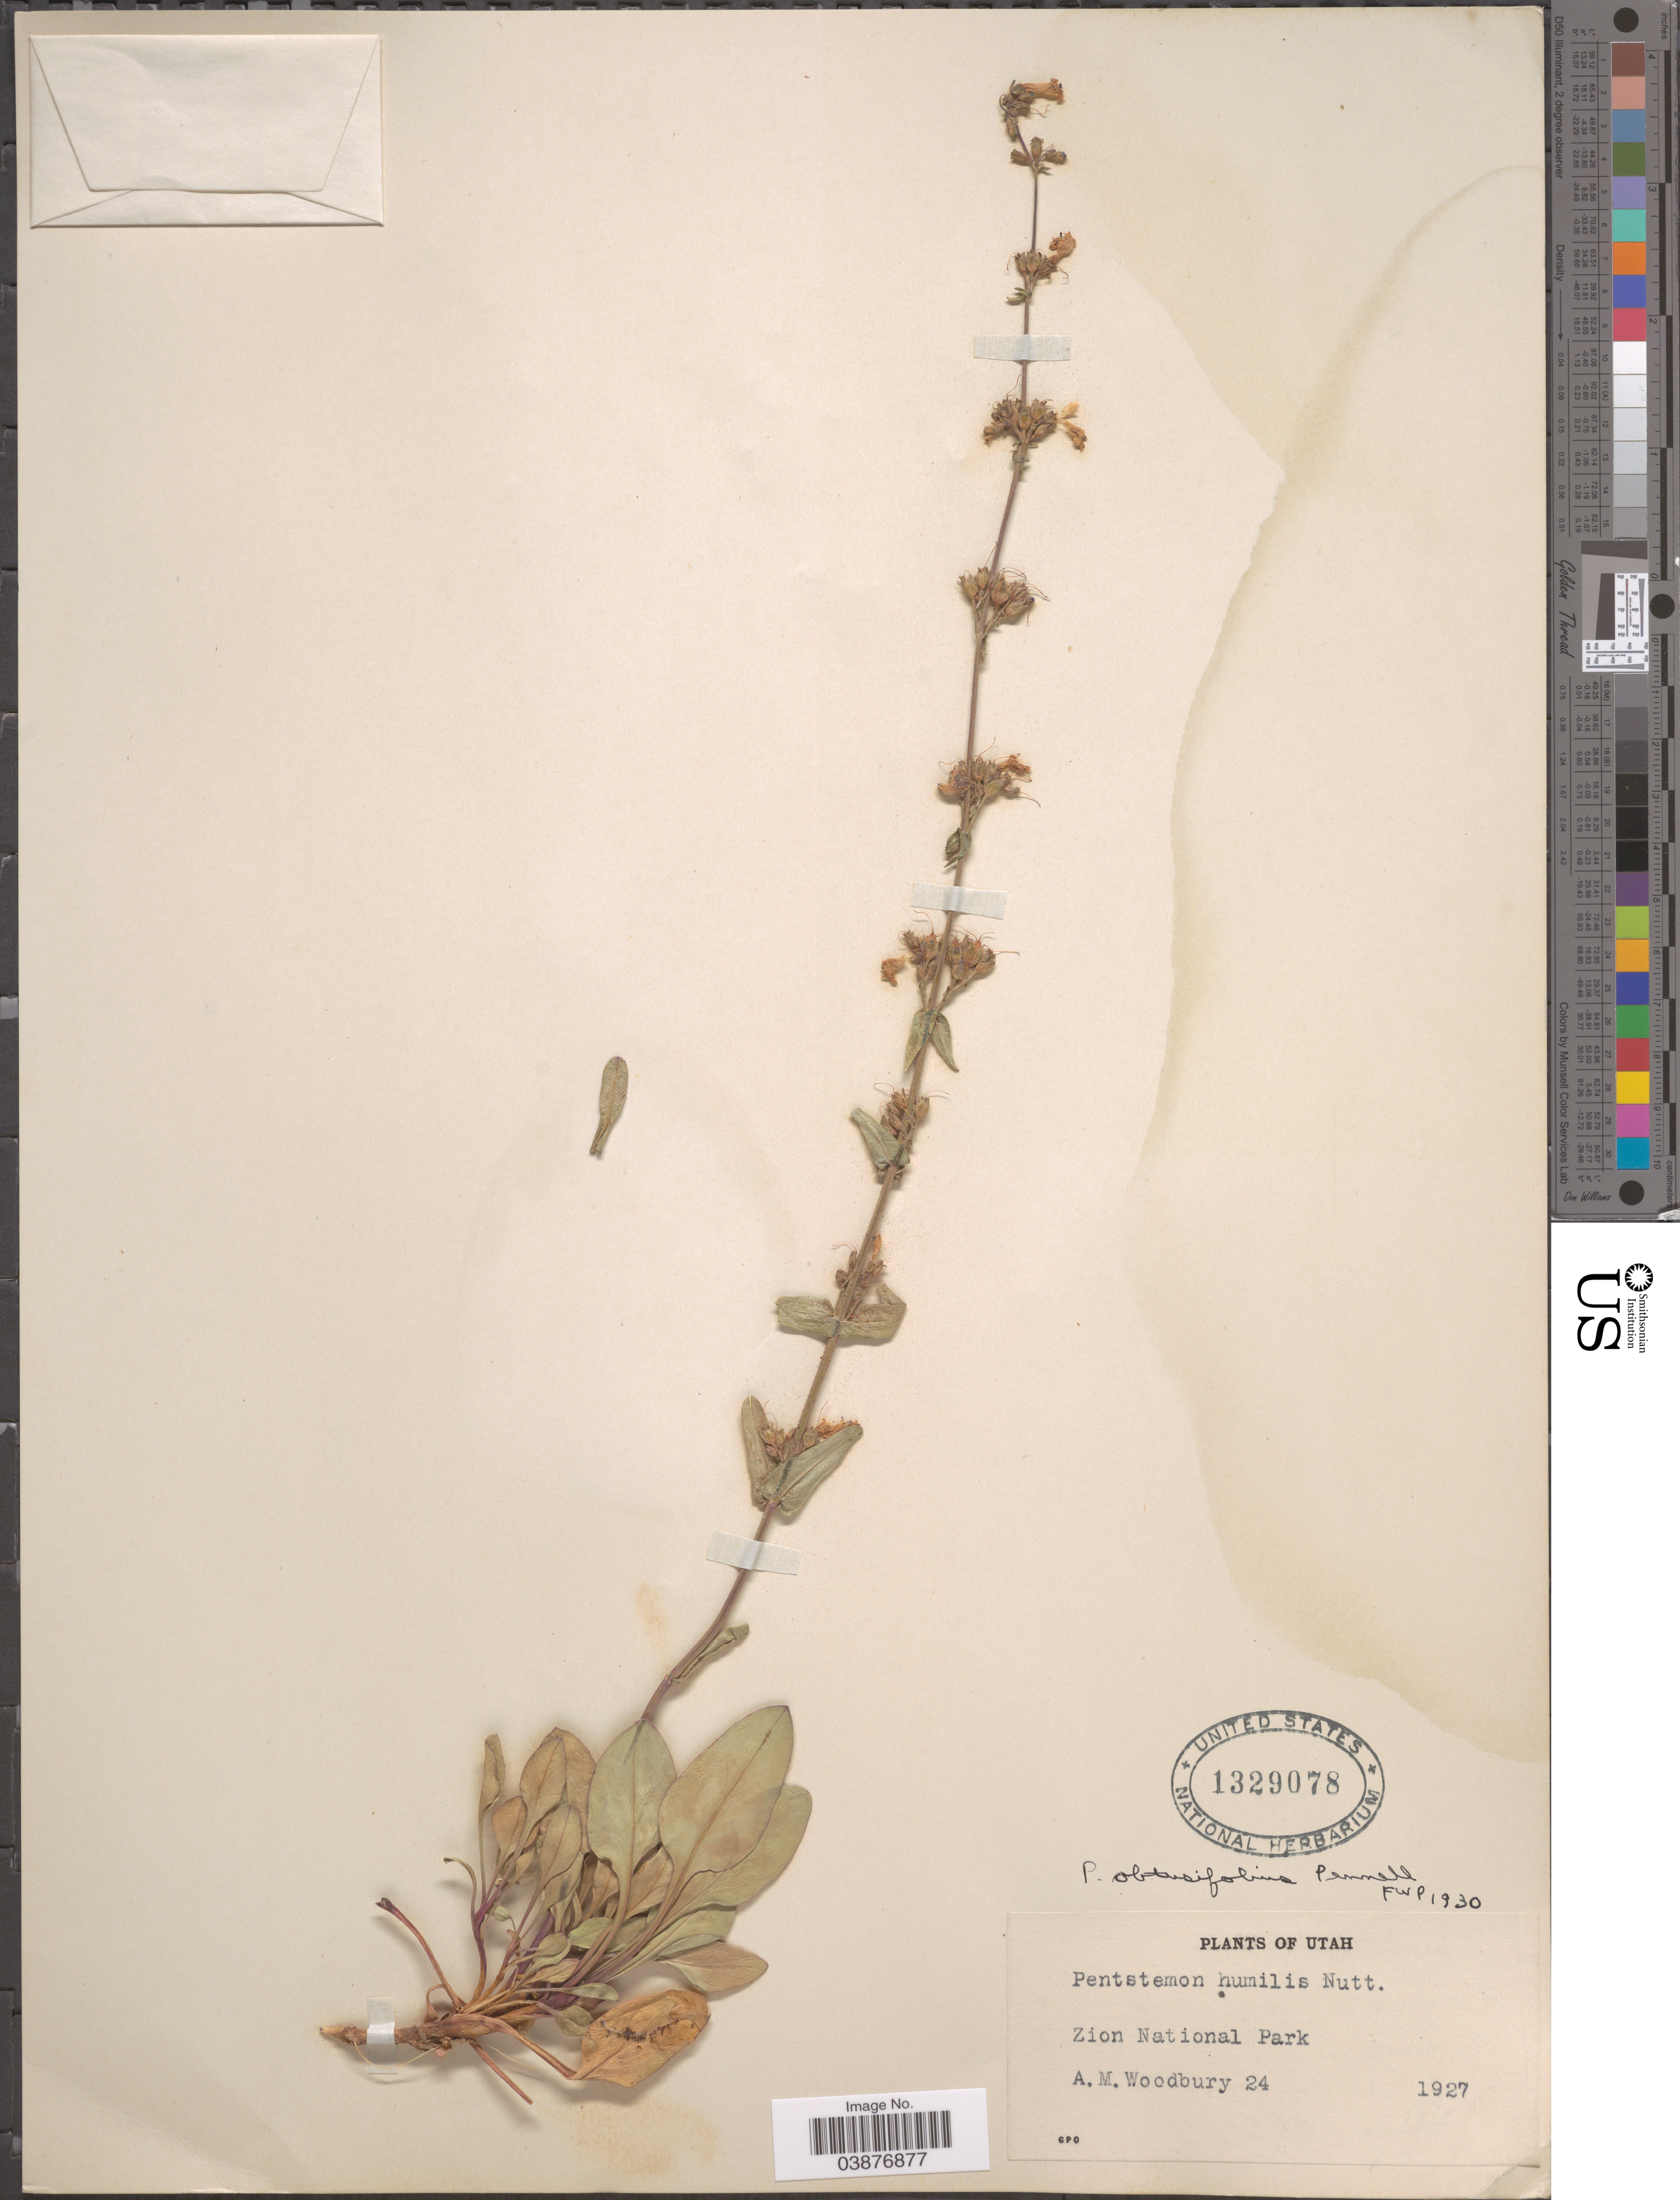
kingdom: Plantae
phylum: Tracheophyta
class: Magnoliopsida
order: Lamiales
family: Plantaginaceae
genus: Penstemon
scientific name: Penstemon obtusifolius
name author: Pennell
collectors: A. M. Woodbury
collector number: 24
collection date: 1927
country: United States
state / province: Utah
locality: Zion National Park.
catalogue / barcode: US 1329078